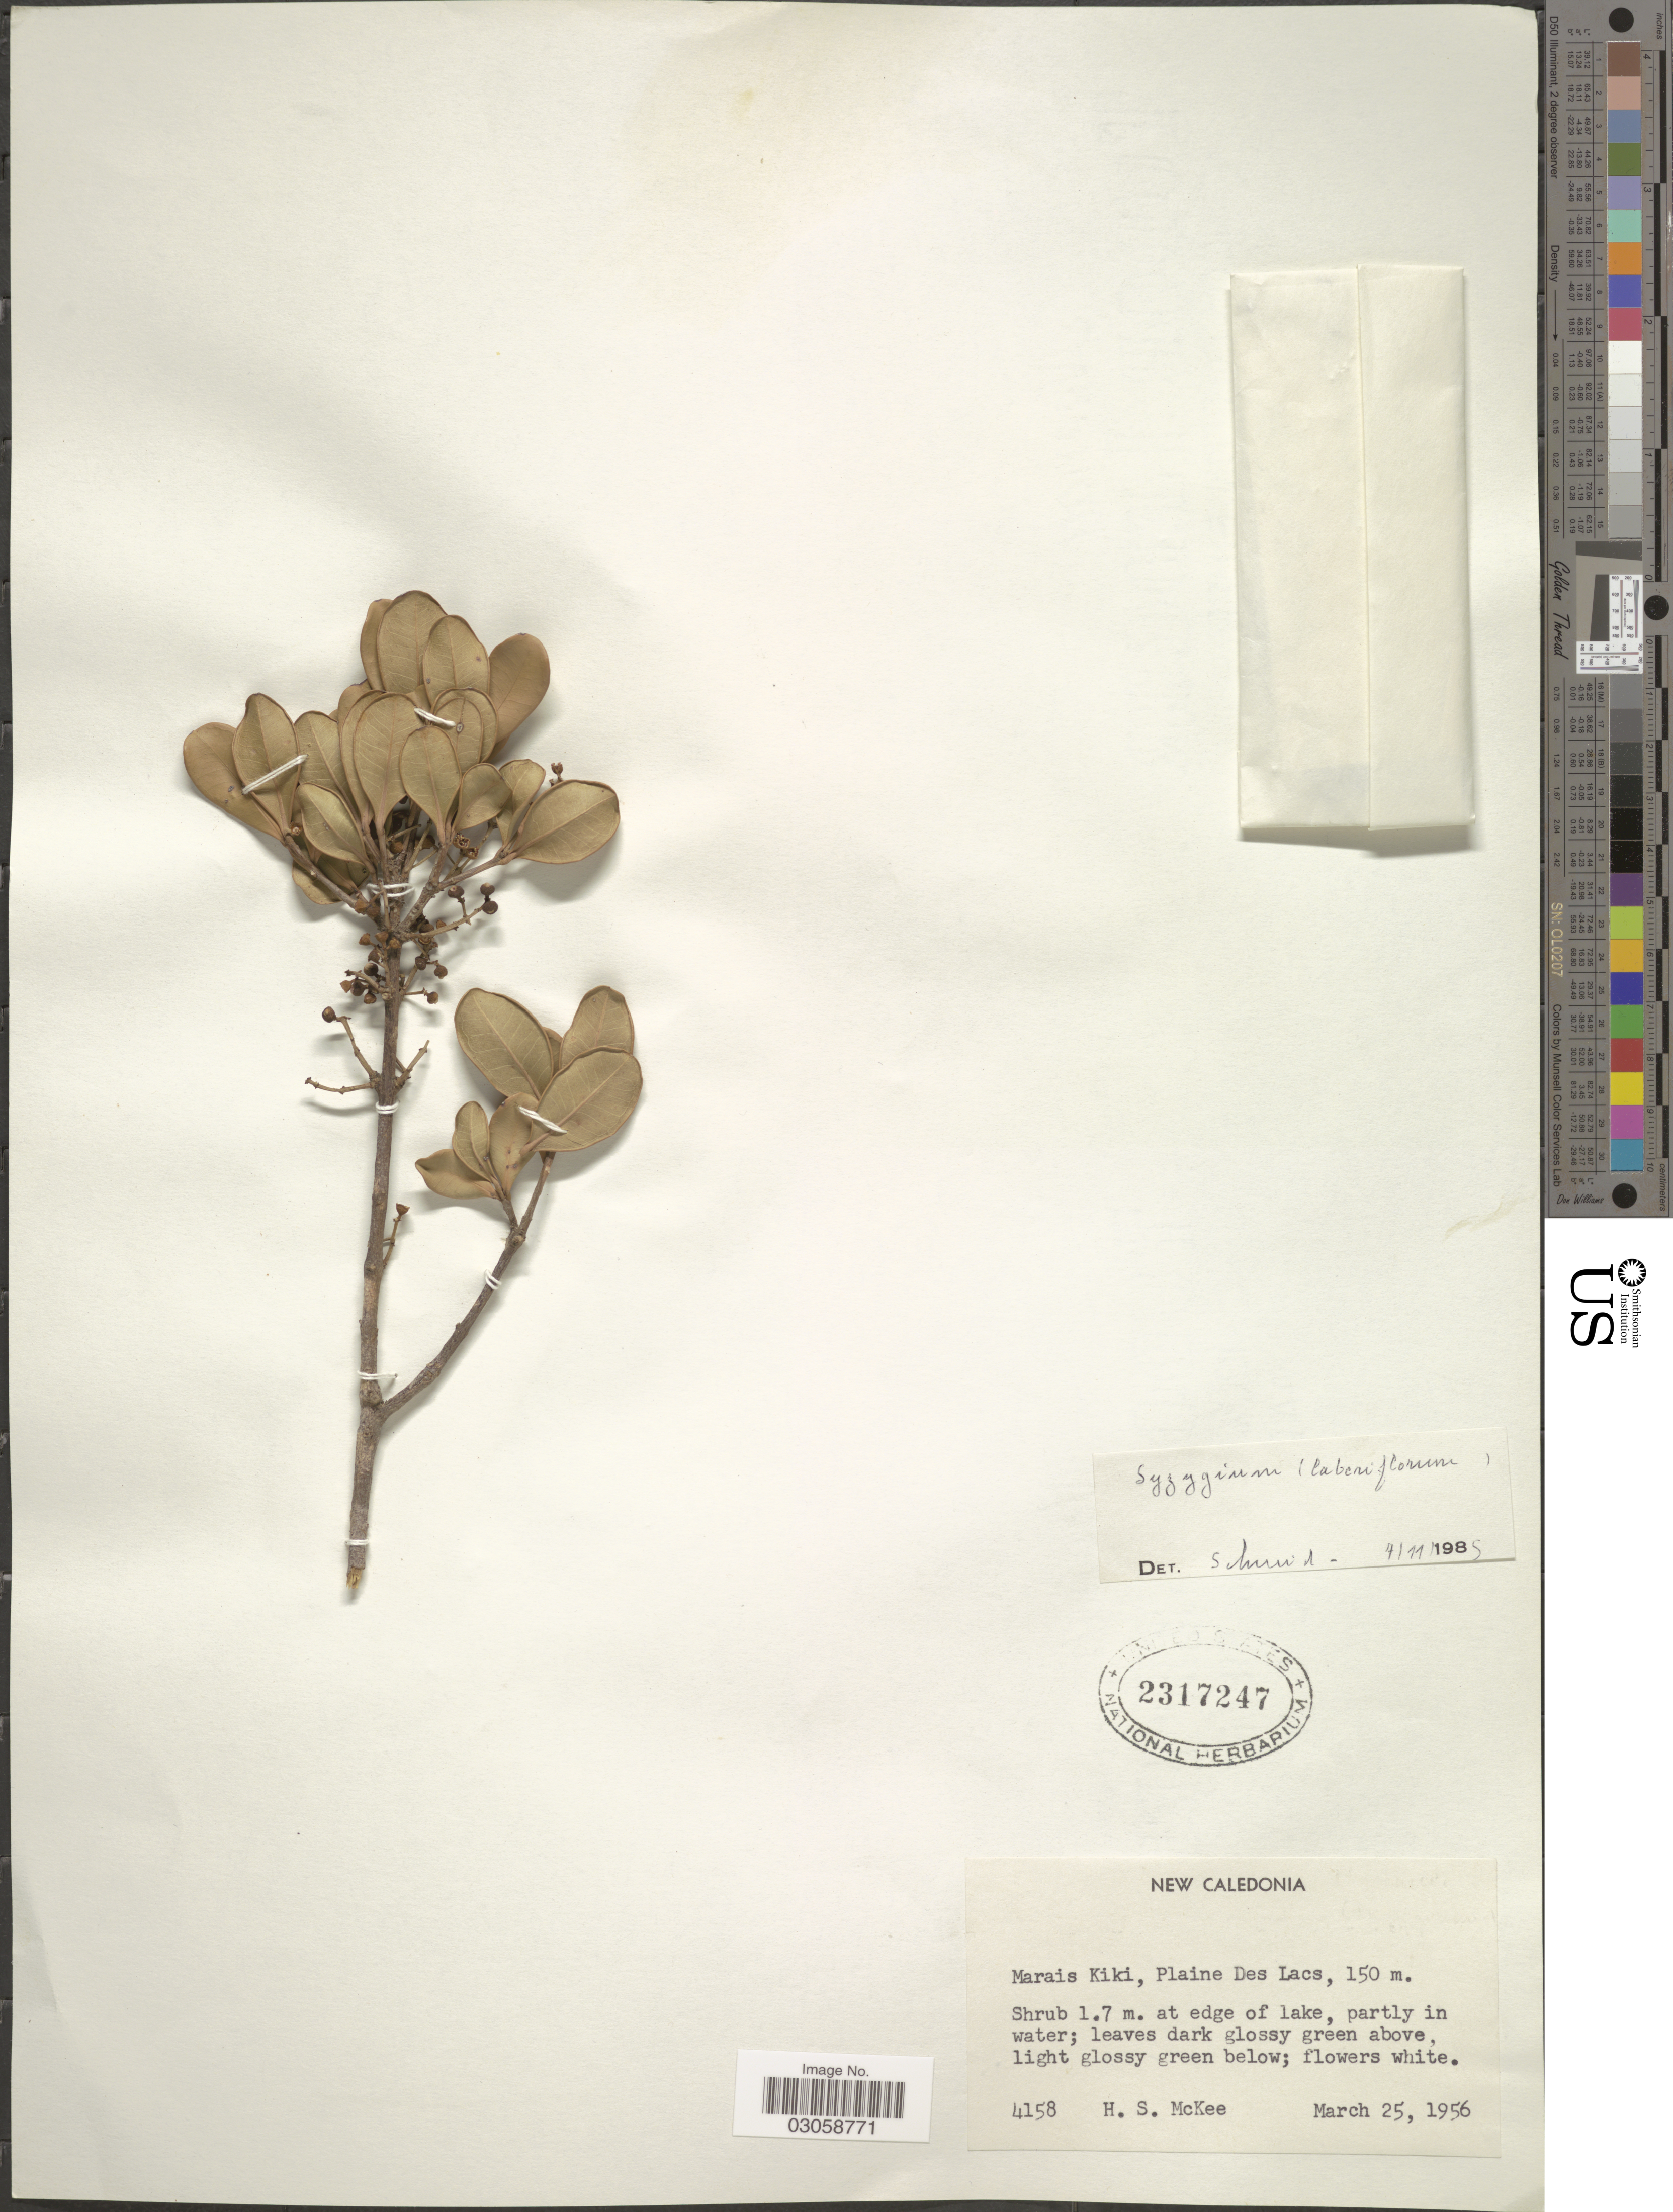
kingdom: Plantae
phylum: Tracheophyta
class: Magnoliopsida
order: Myrtales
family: Myrtaceae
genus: Syzygium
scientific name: Syzygium sp.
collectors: H. S. McKee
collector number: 4158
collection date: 1956-03-25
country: New Caledonia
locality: Marais Kiki, Plaine Des Lacs.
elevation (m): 150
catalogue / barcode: US 2317247